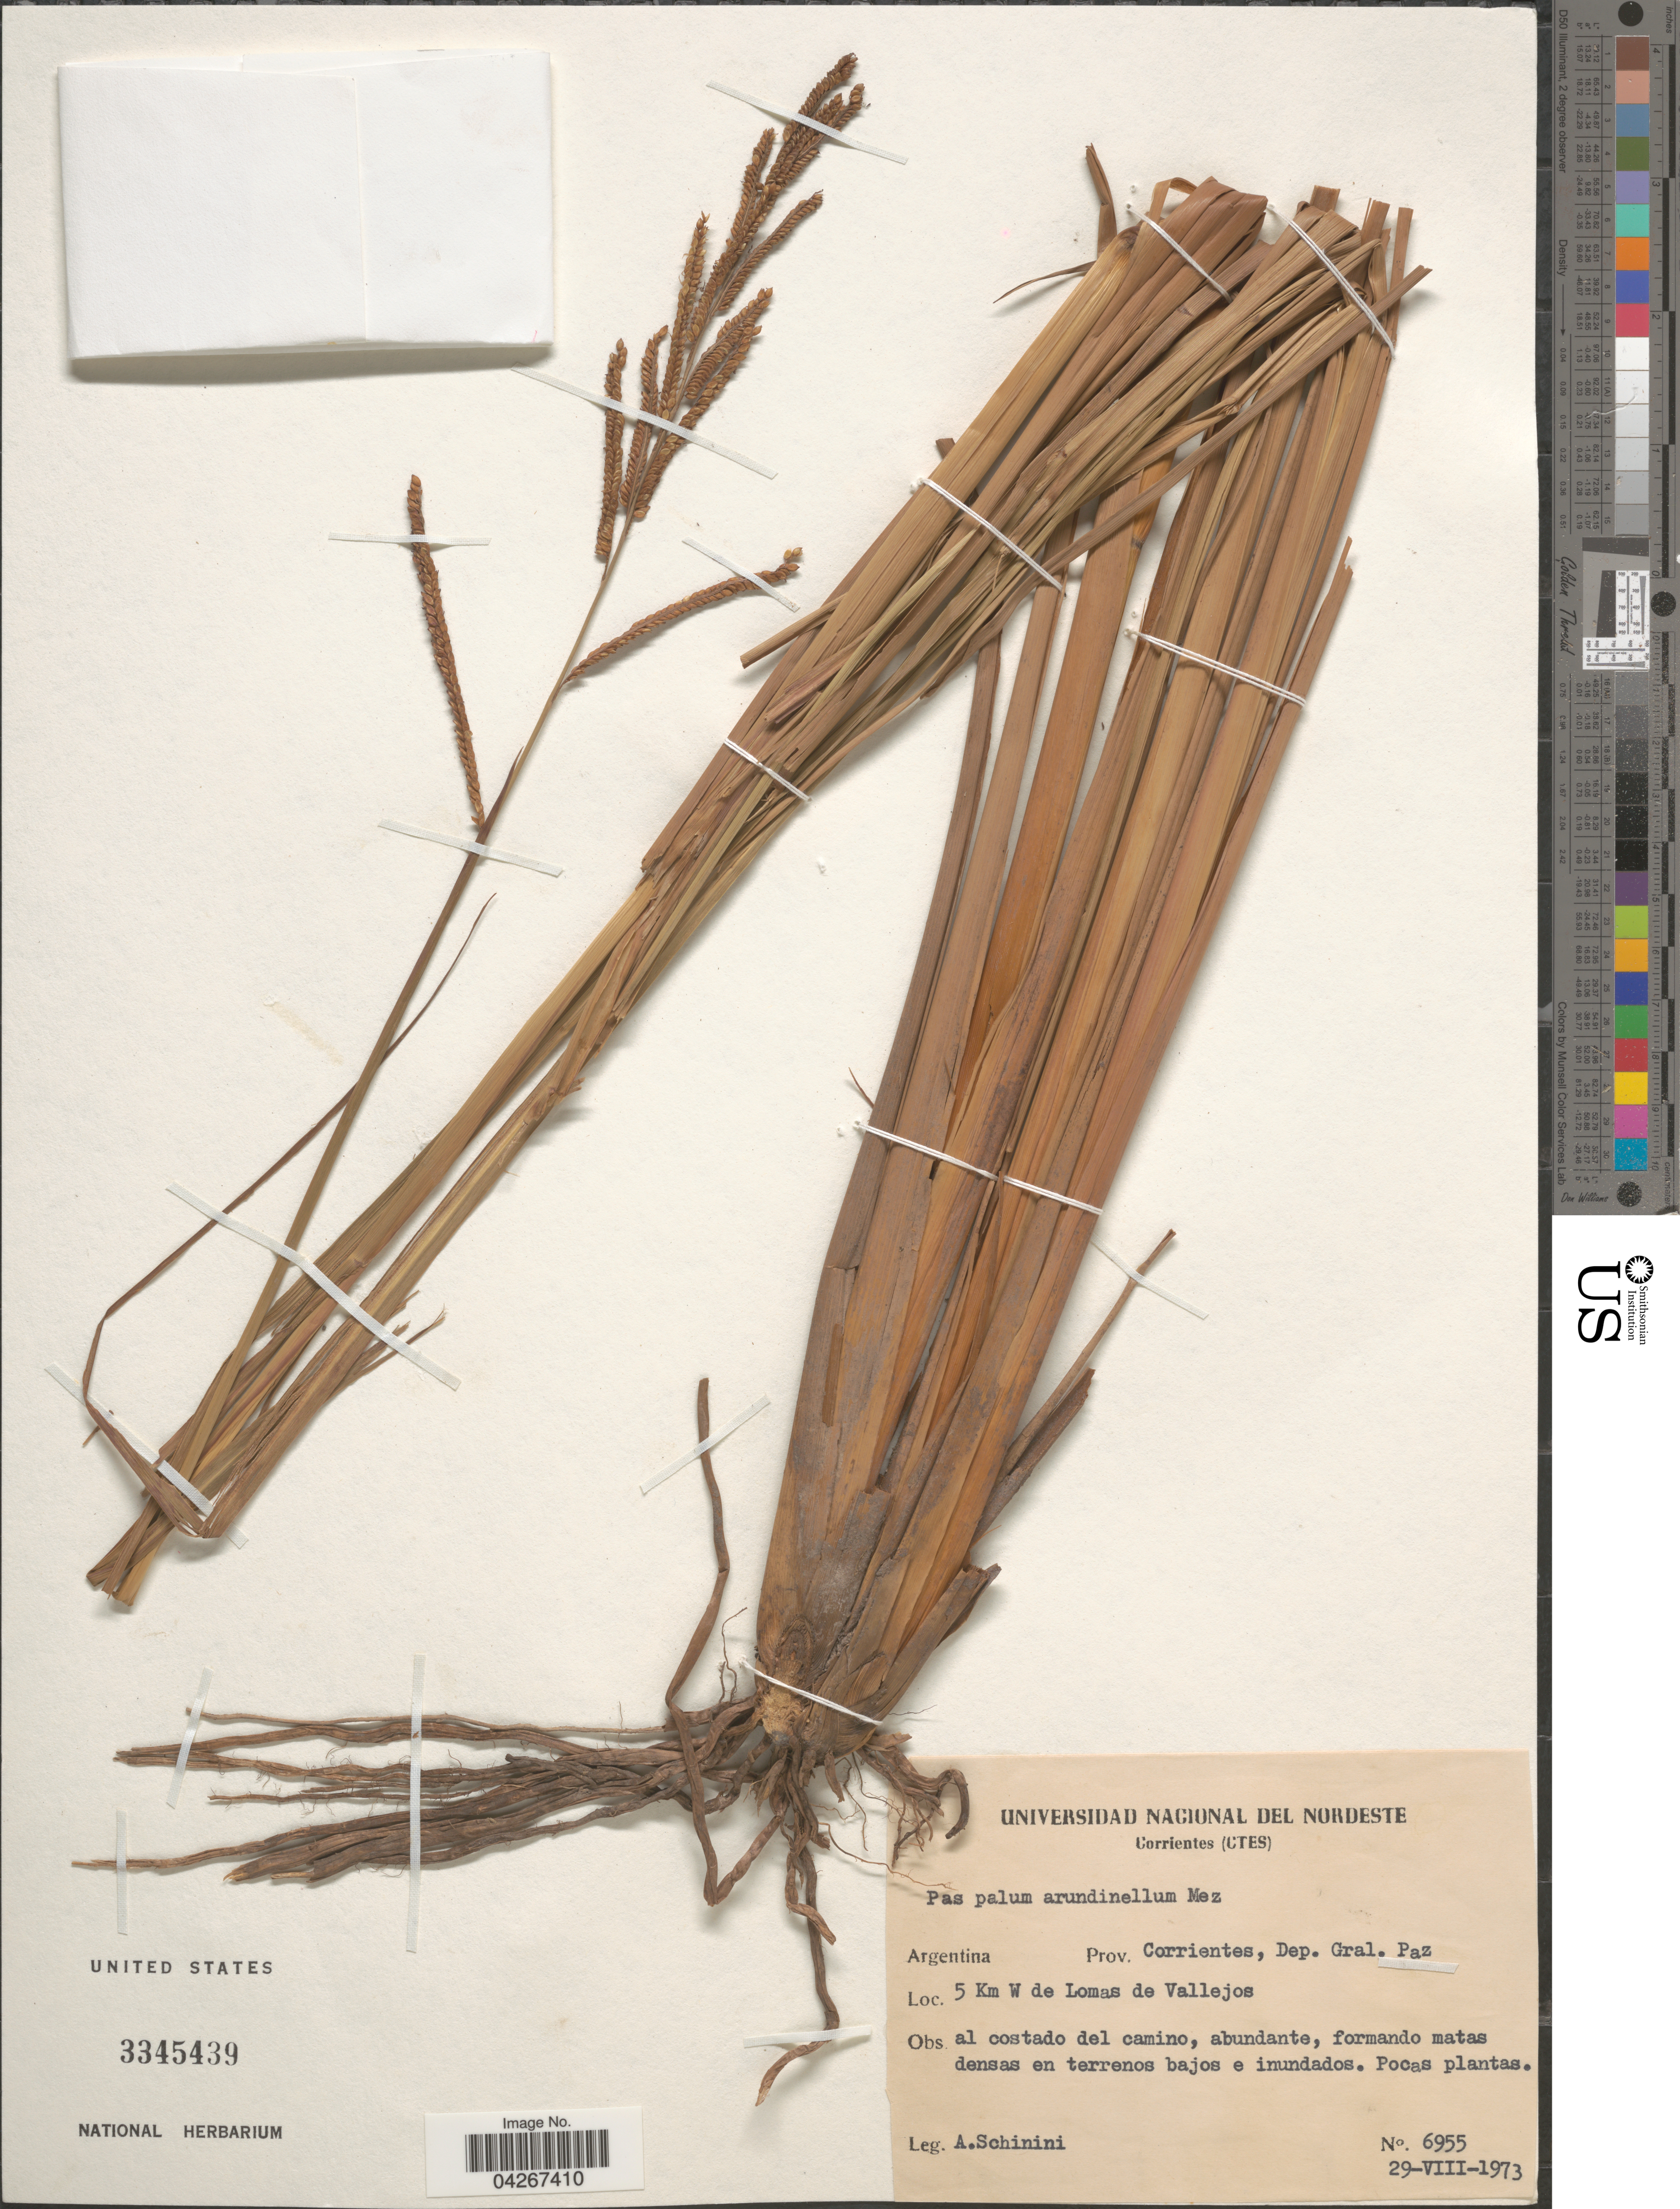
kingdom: Plantae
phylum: Tracheophyta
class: Liliopsida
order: Poales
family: Poaceae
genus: Paspalum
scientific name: Paspalum arundinellum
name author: Mez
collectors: A. Schinini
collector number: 6955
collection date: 1973-08-29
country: Argentina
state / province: Corrientes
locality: Dep. Gral. Paz. 5 Km W de Lomas de Vallejos.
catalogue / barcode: US 3345439